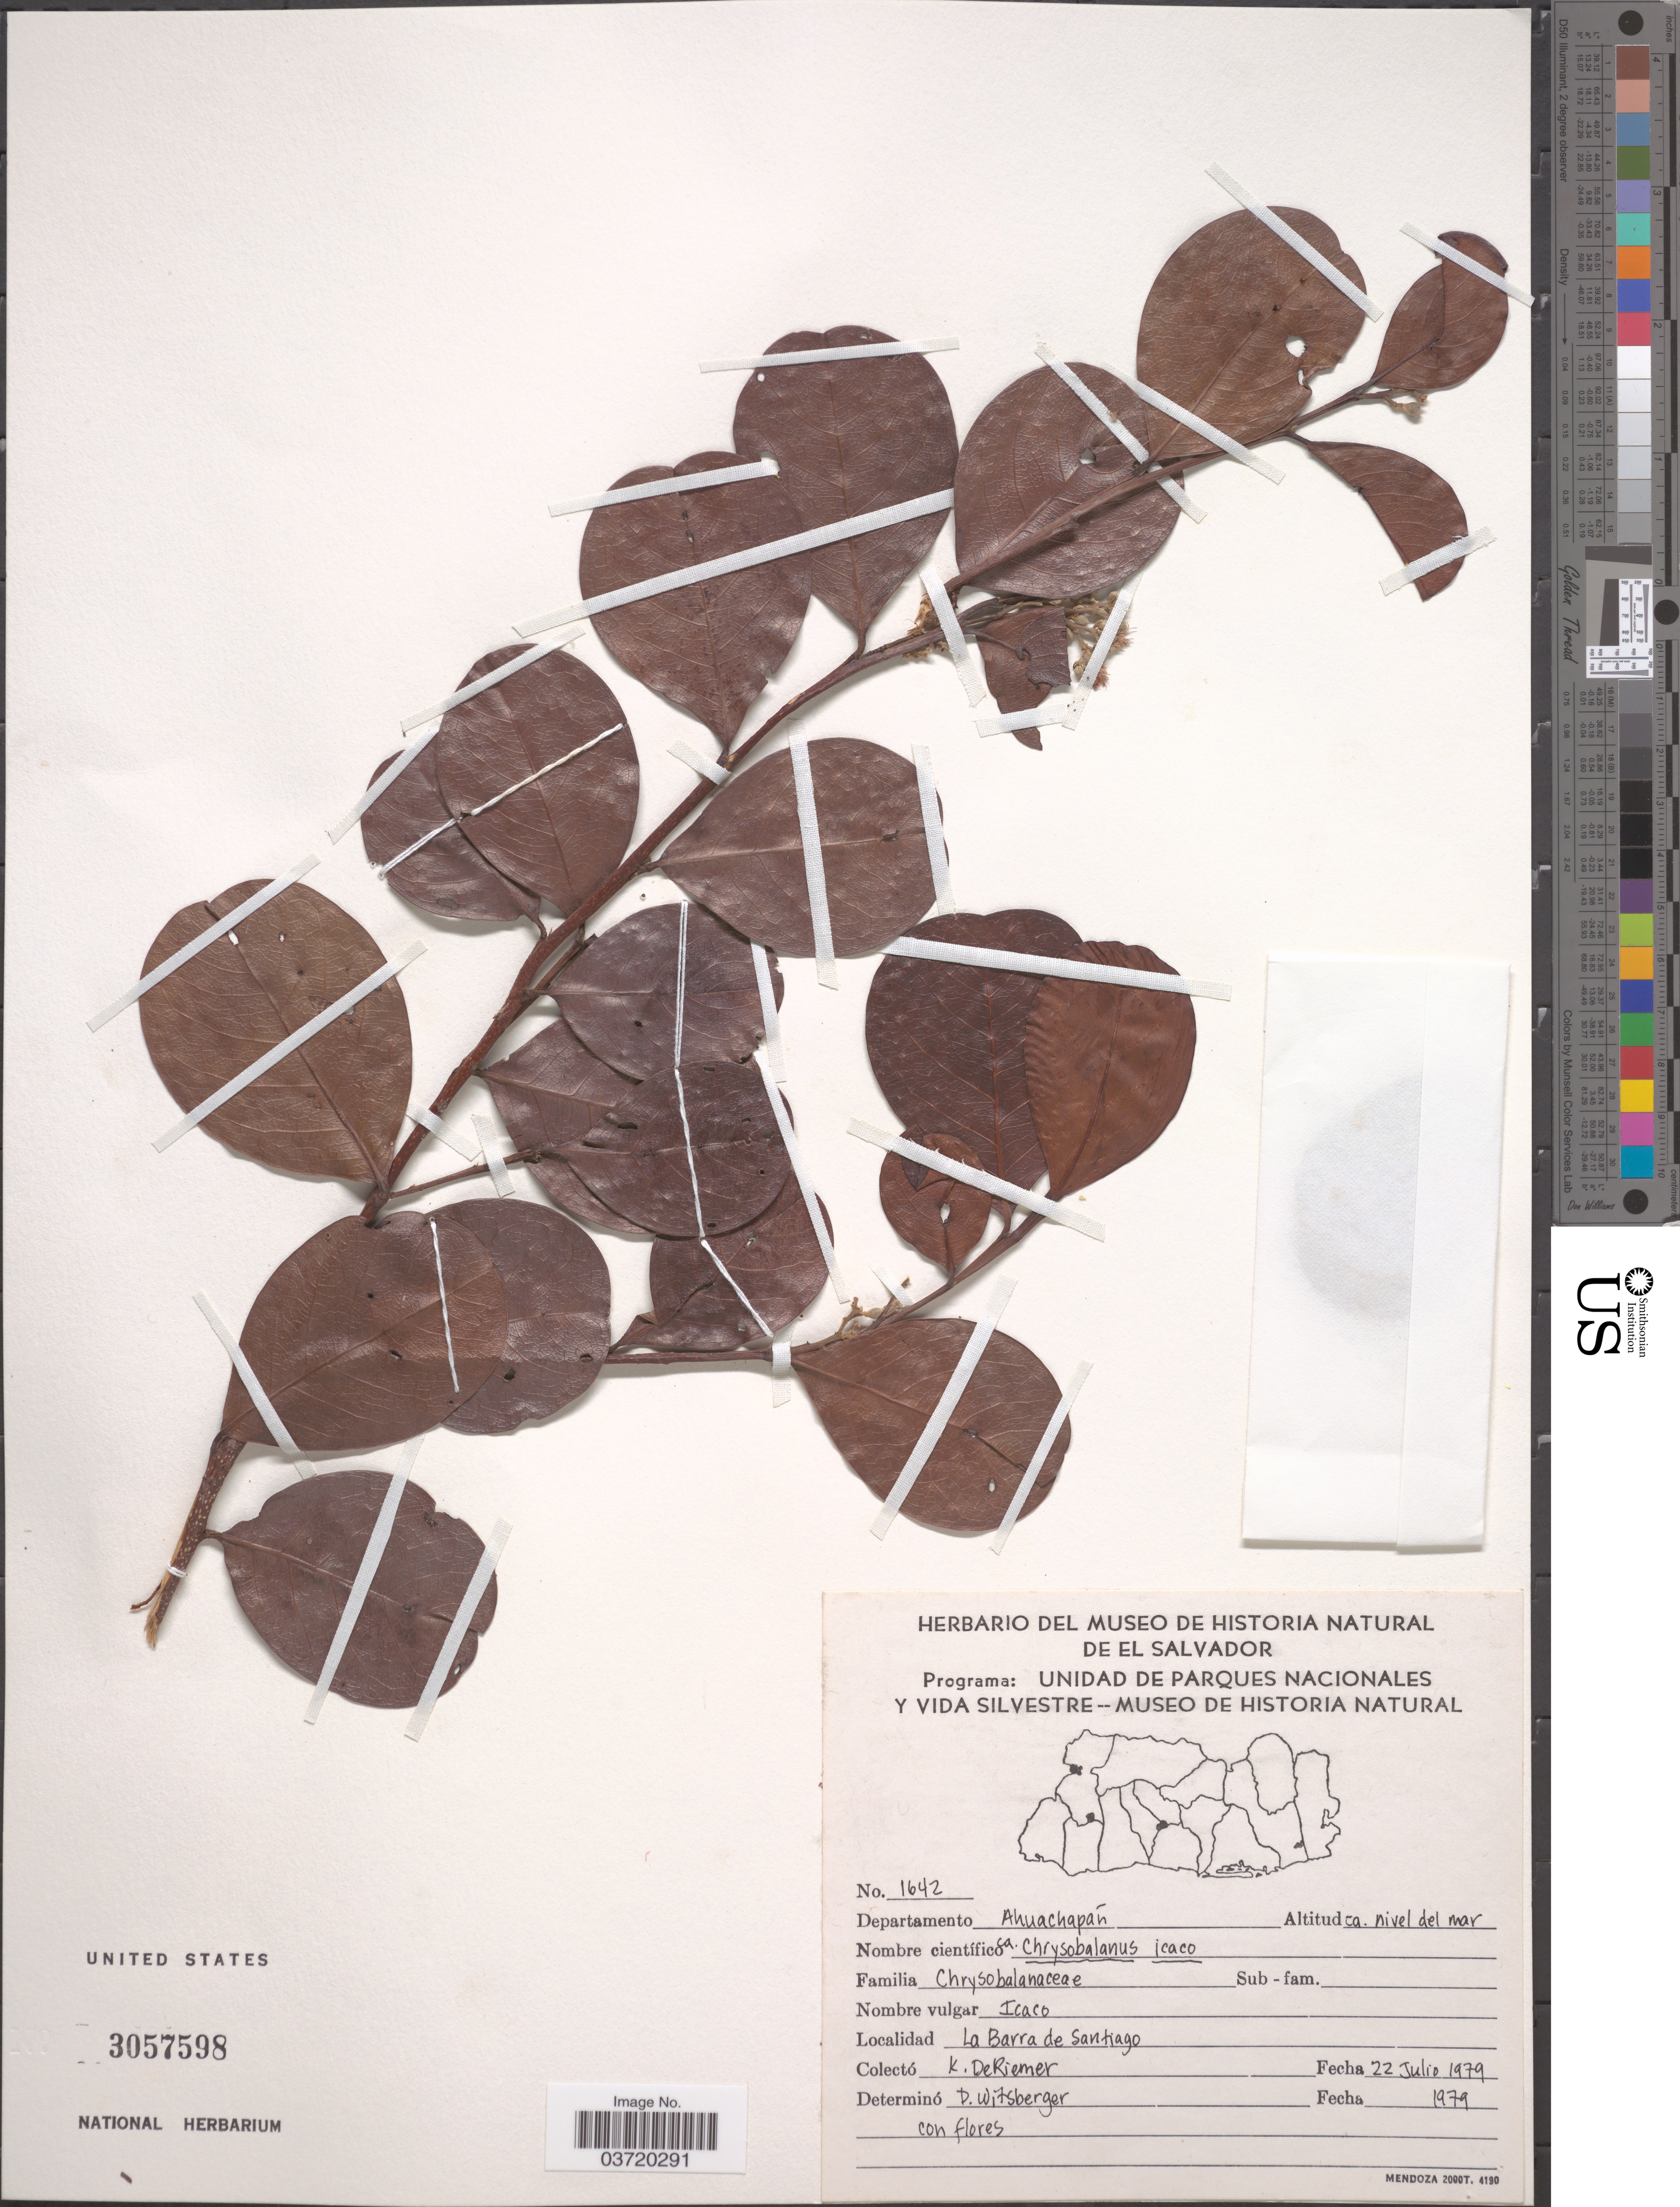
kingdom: Plantae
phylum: Tracheophyta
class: Magnoliopsida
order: Malpighiales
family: Chrysobalanaceae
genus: Chrysobalanus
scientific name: Chrysobalanus icaco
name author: L.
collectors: K. DeRiemer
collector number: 1642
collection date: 1979-07-22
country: El Salvador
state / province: Ahuachapan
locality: Departamento Ahuachapán. La Barra de Santiago.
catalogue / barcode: US 3057598